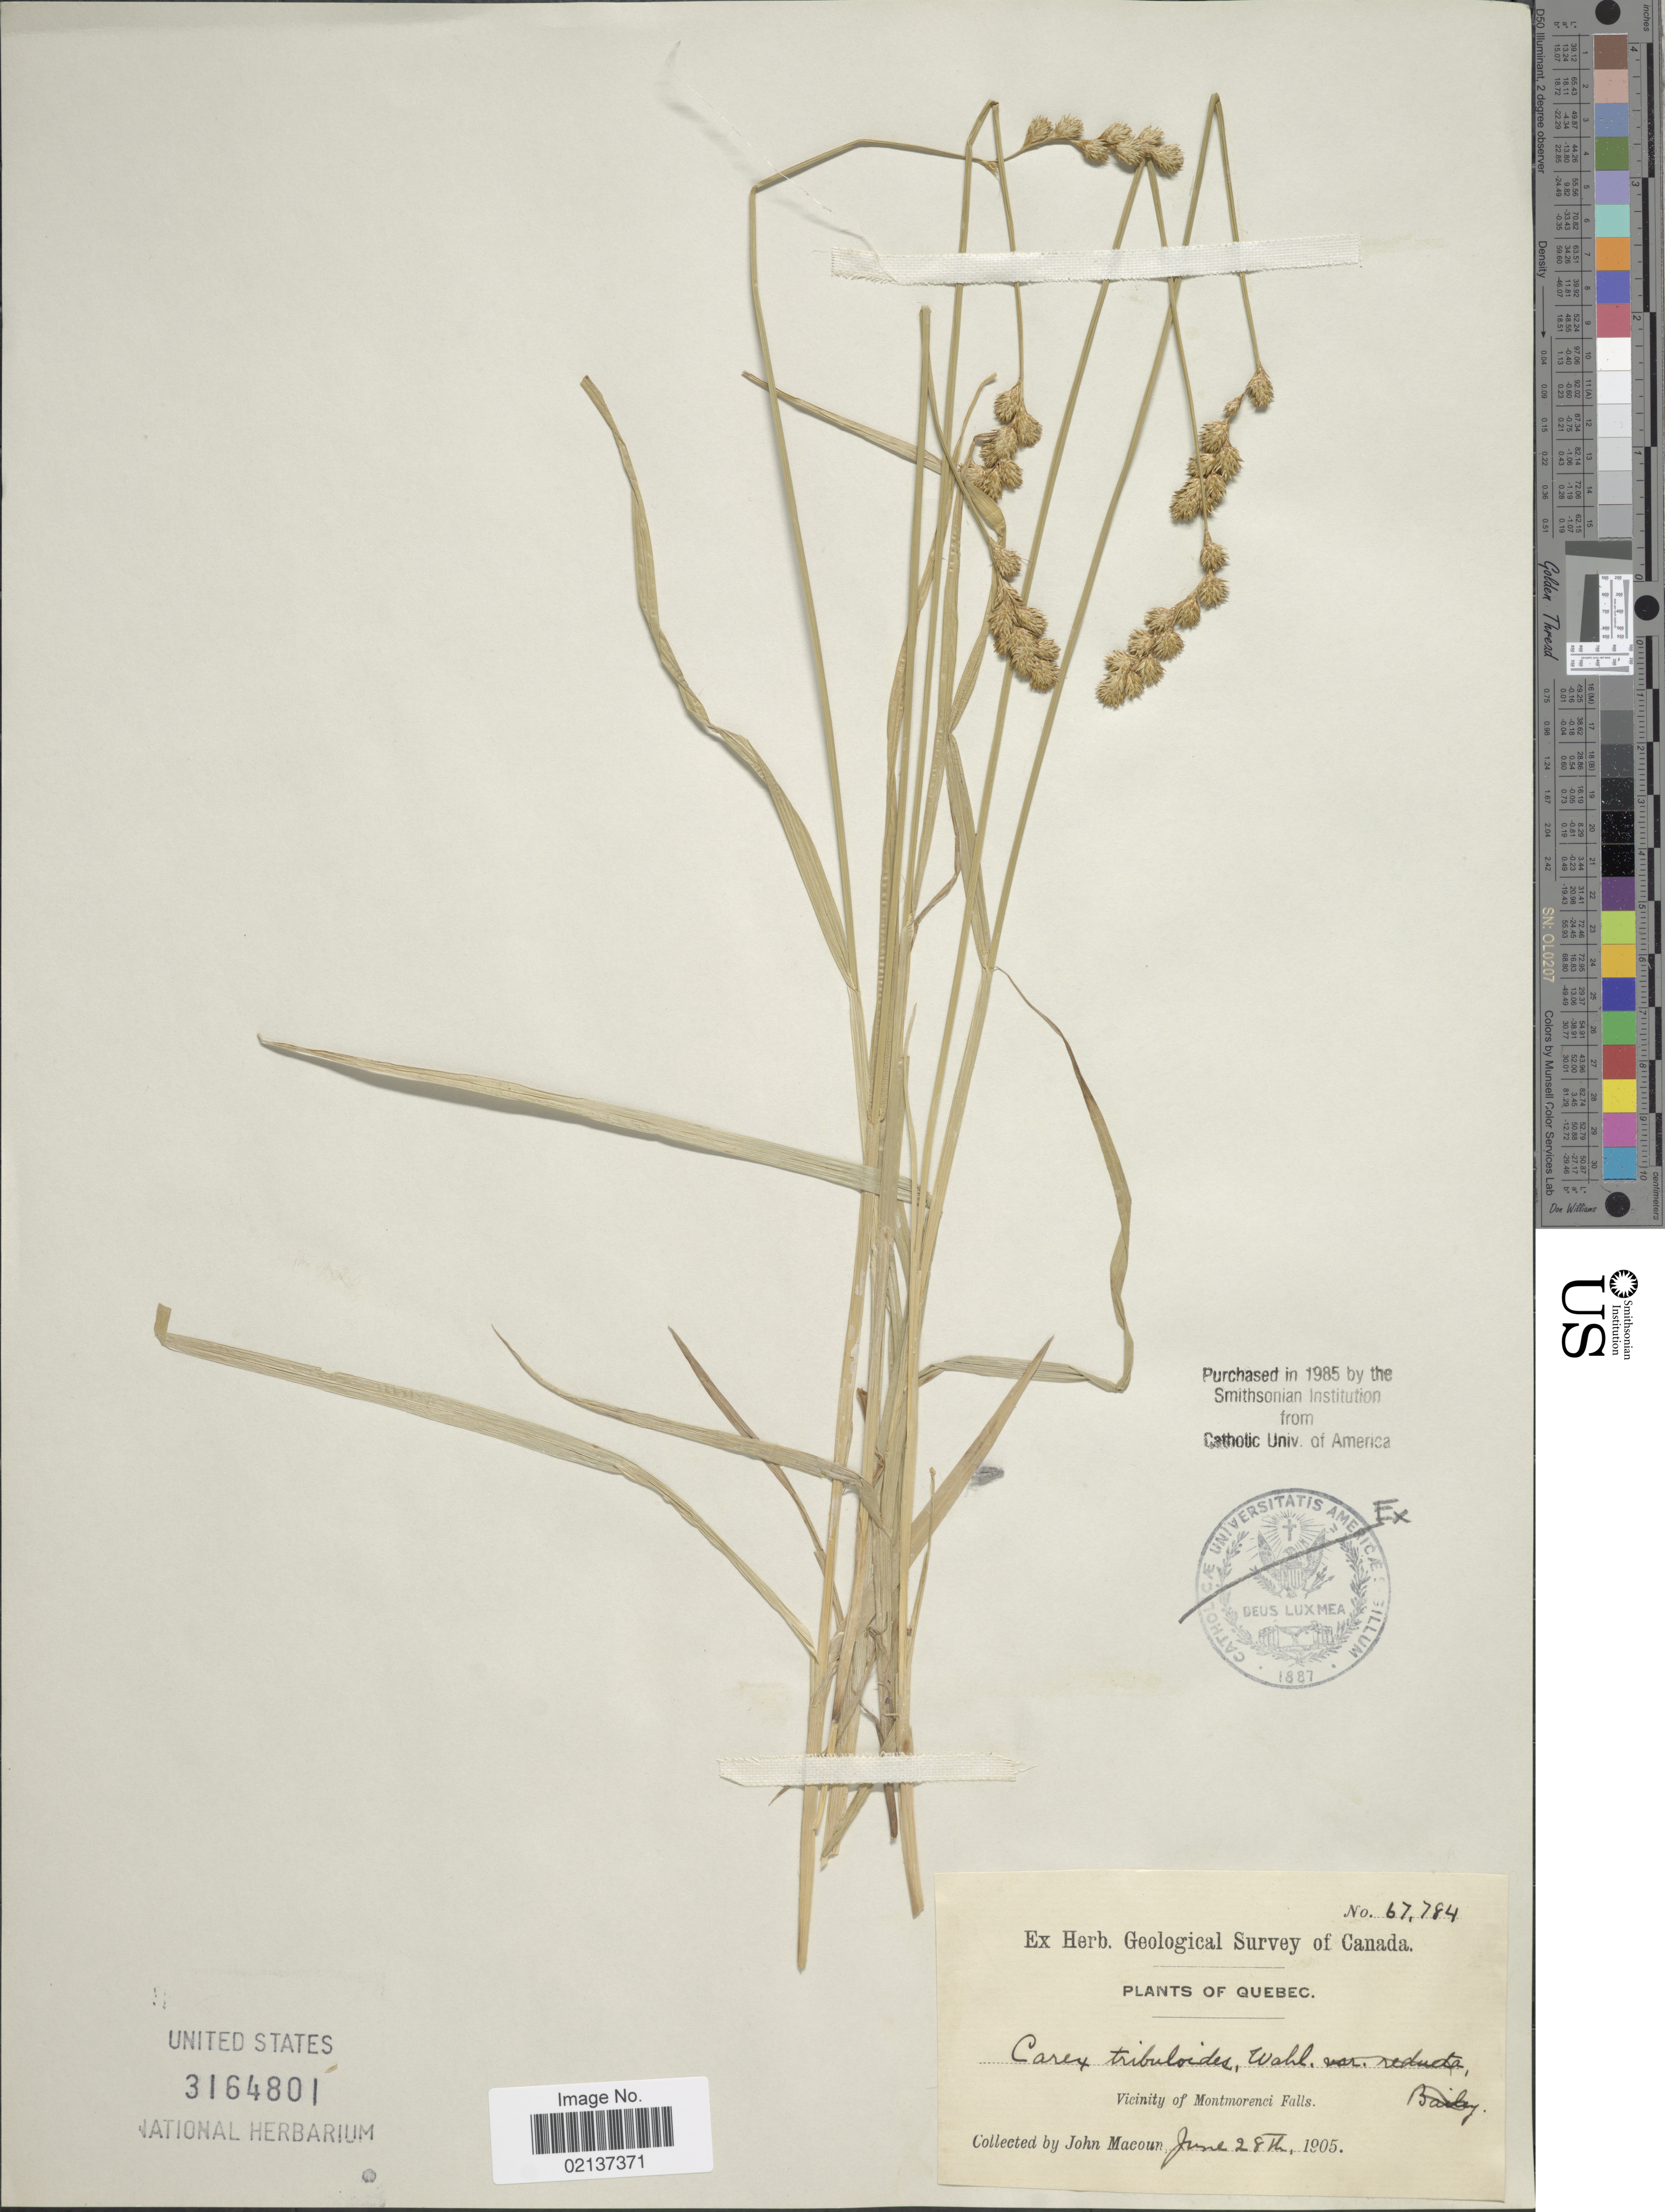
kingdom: Plantae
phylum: Tracheophyta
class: Liliopsida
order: Poales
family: Cyperaceae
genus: Carex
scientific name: Carex tribuloides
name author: Wahlenb.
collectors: J. Macoun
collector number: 67784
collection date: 1905-06-28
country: Canada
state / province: Quebec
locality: Vicinity of Montmorenci Falls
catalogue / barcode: US 3164801